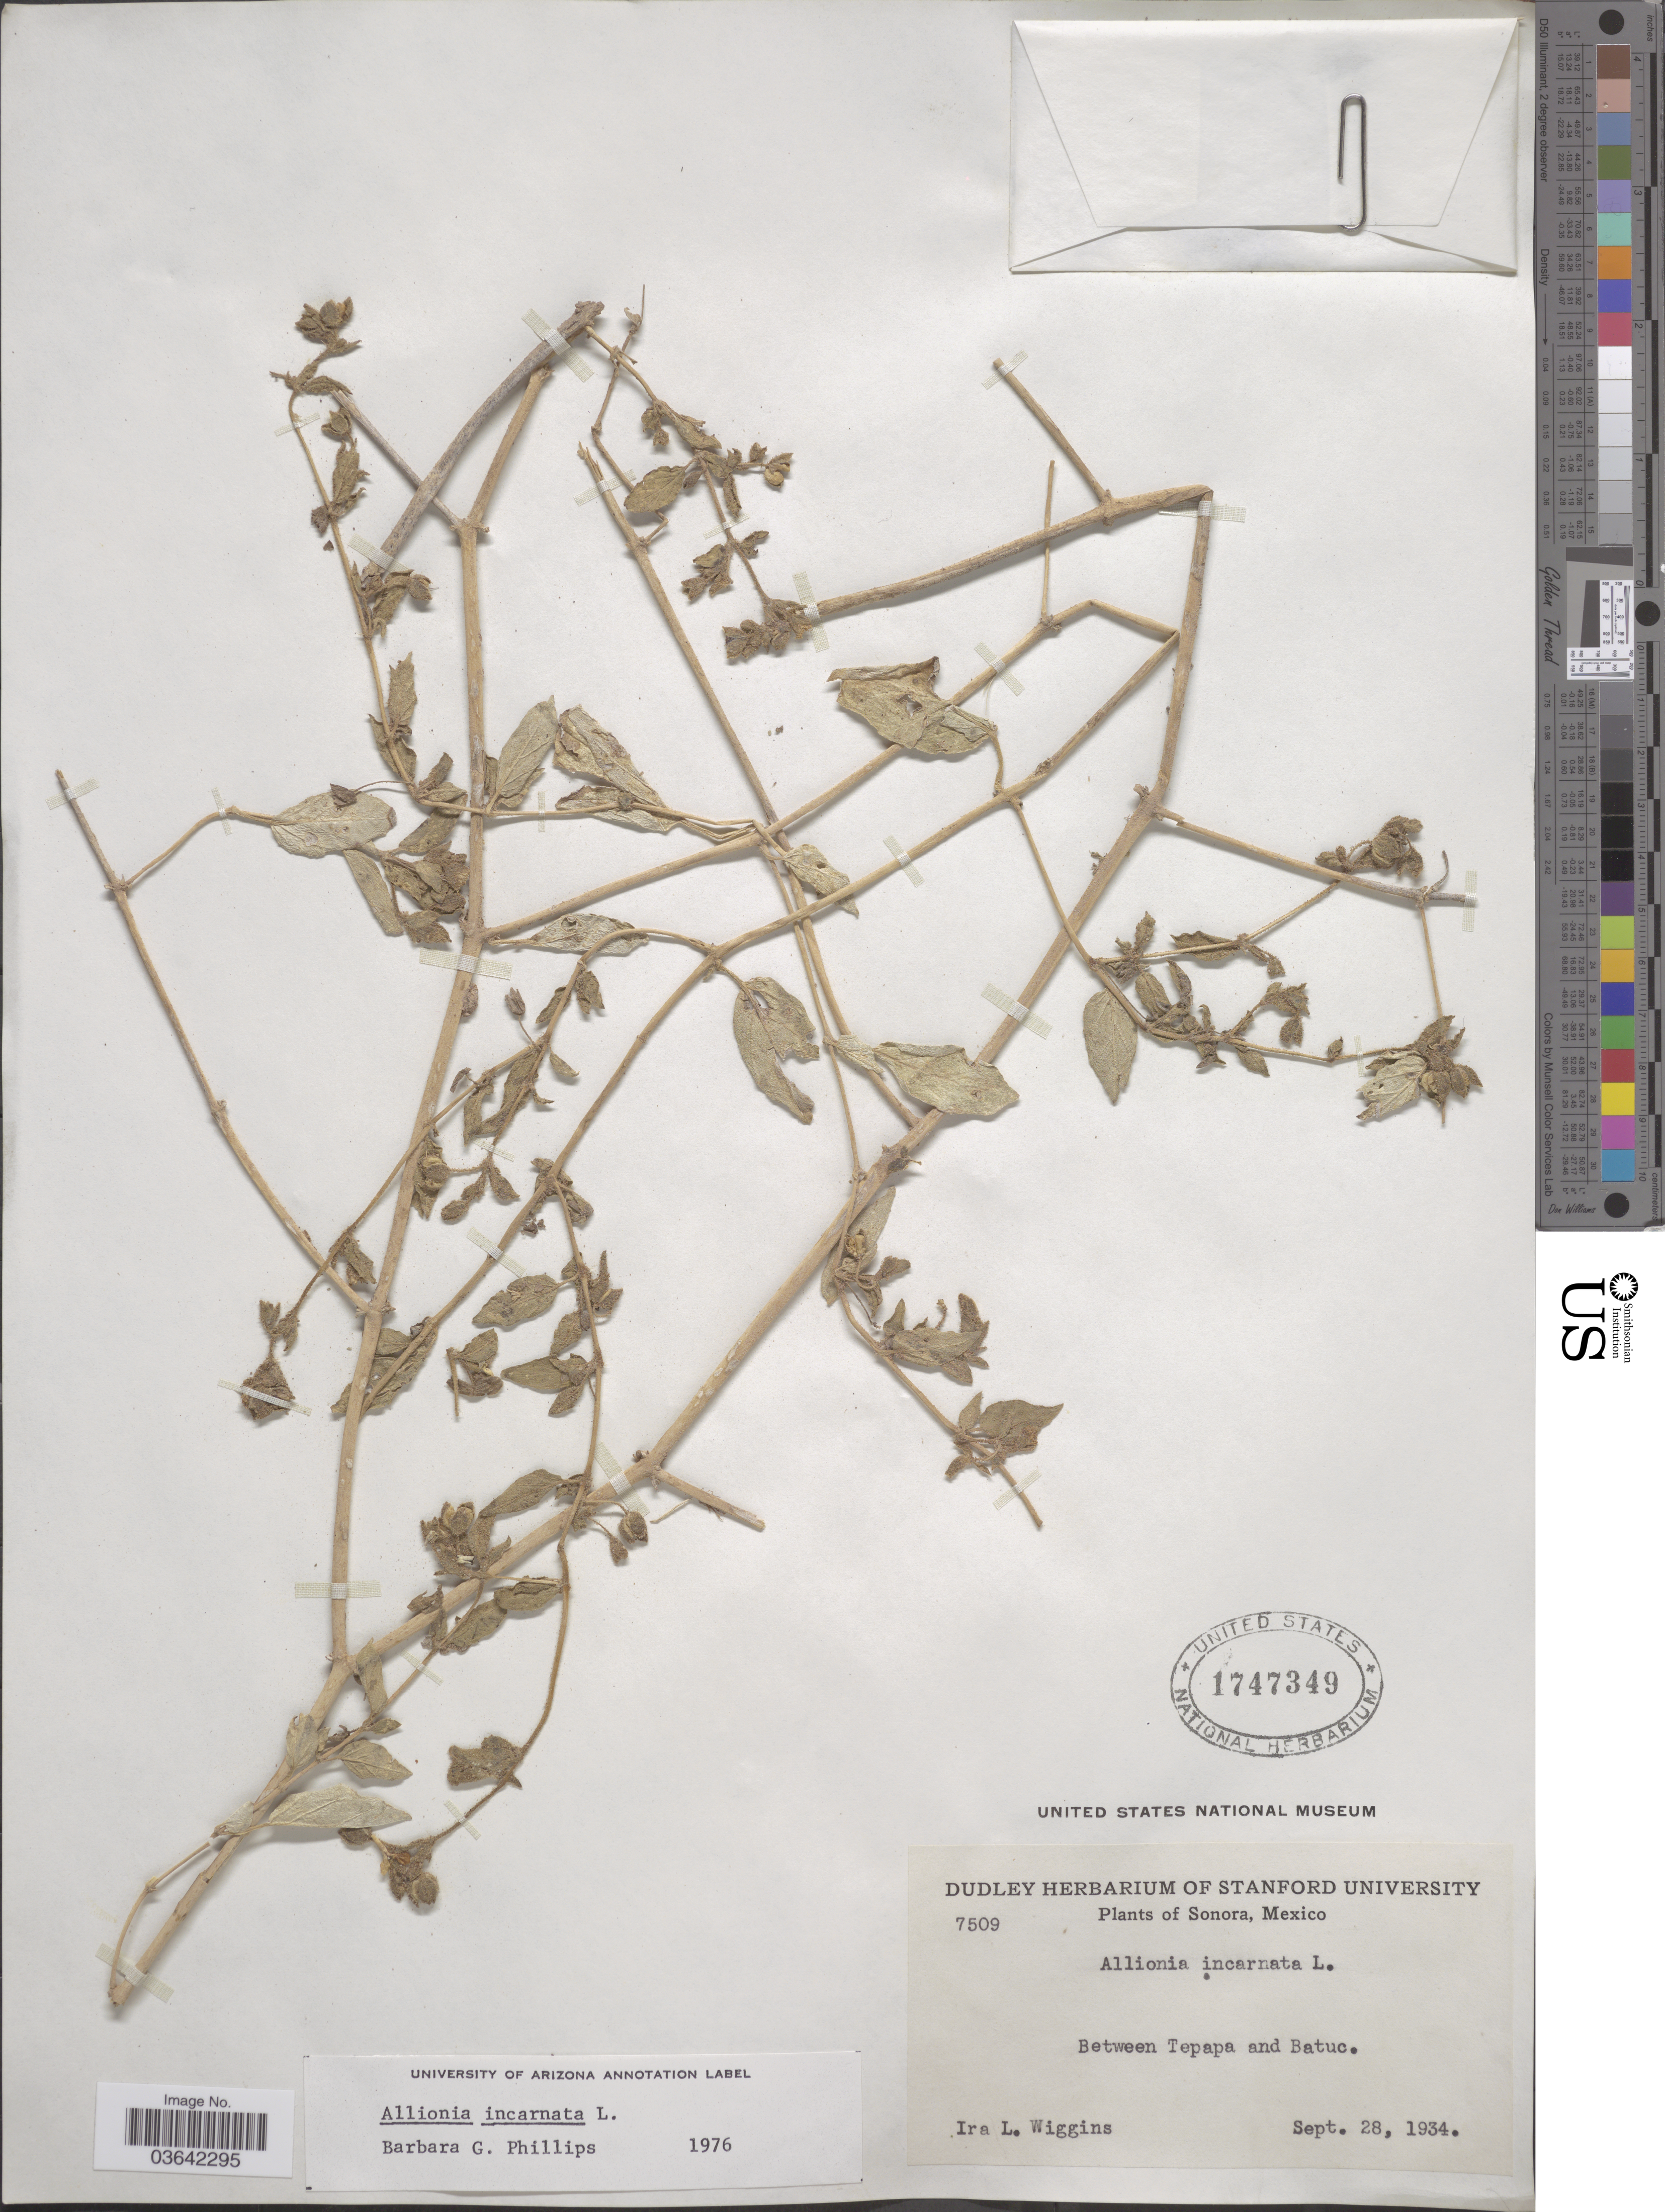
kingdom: Plantae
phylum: Tracheophyta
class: Magnoliopsida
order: Caryophyllales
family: Nyctaginaceae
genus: Allionia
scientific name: Allionia incarnata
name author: L.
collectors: I. L. Wiggins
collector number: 7509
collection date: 1934-09-28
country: Mexico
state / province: Sonora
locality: Between Tepapa and Batuc.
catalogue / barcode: US 1747349